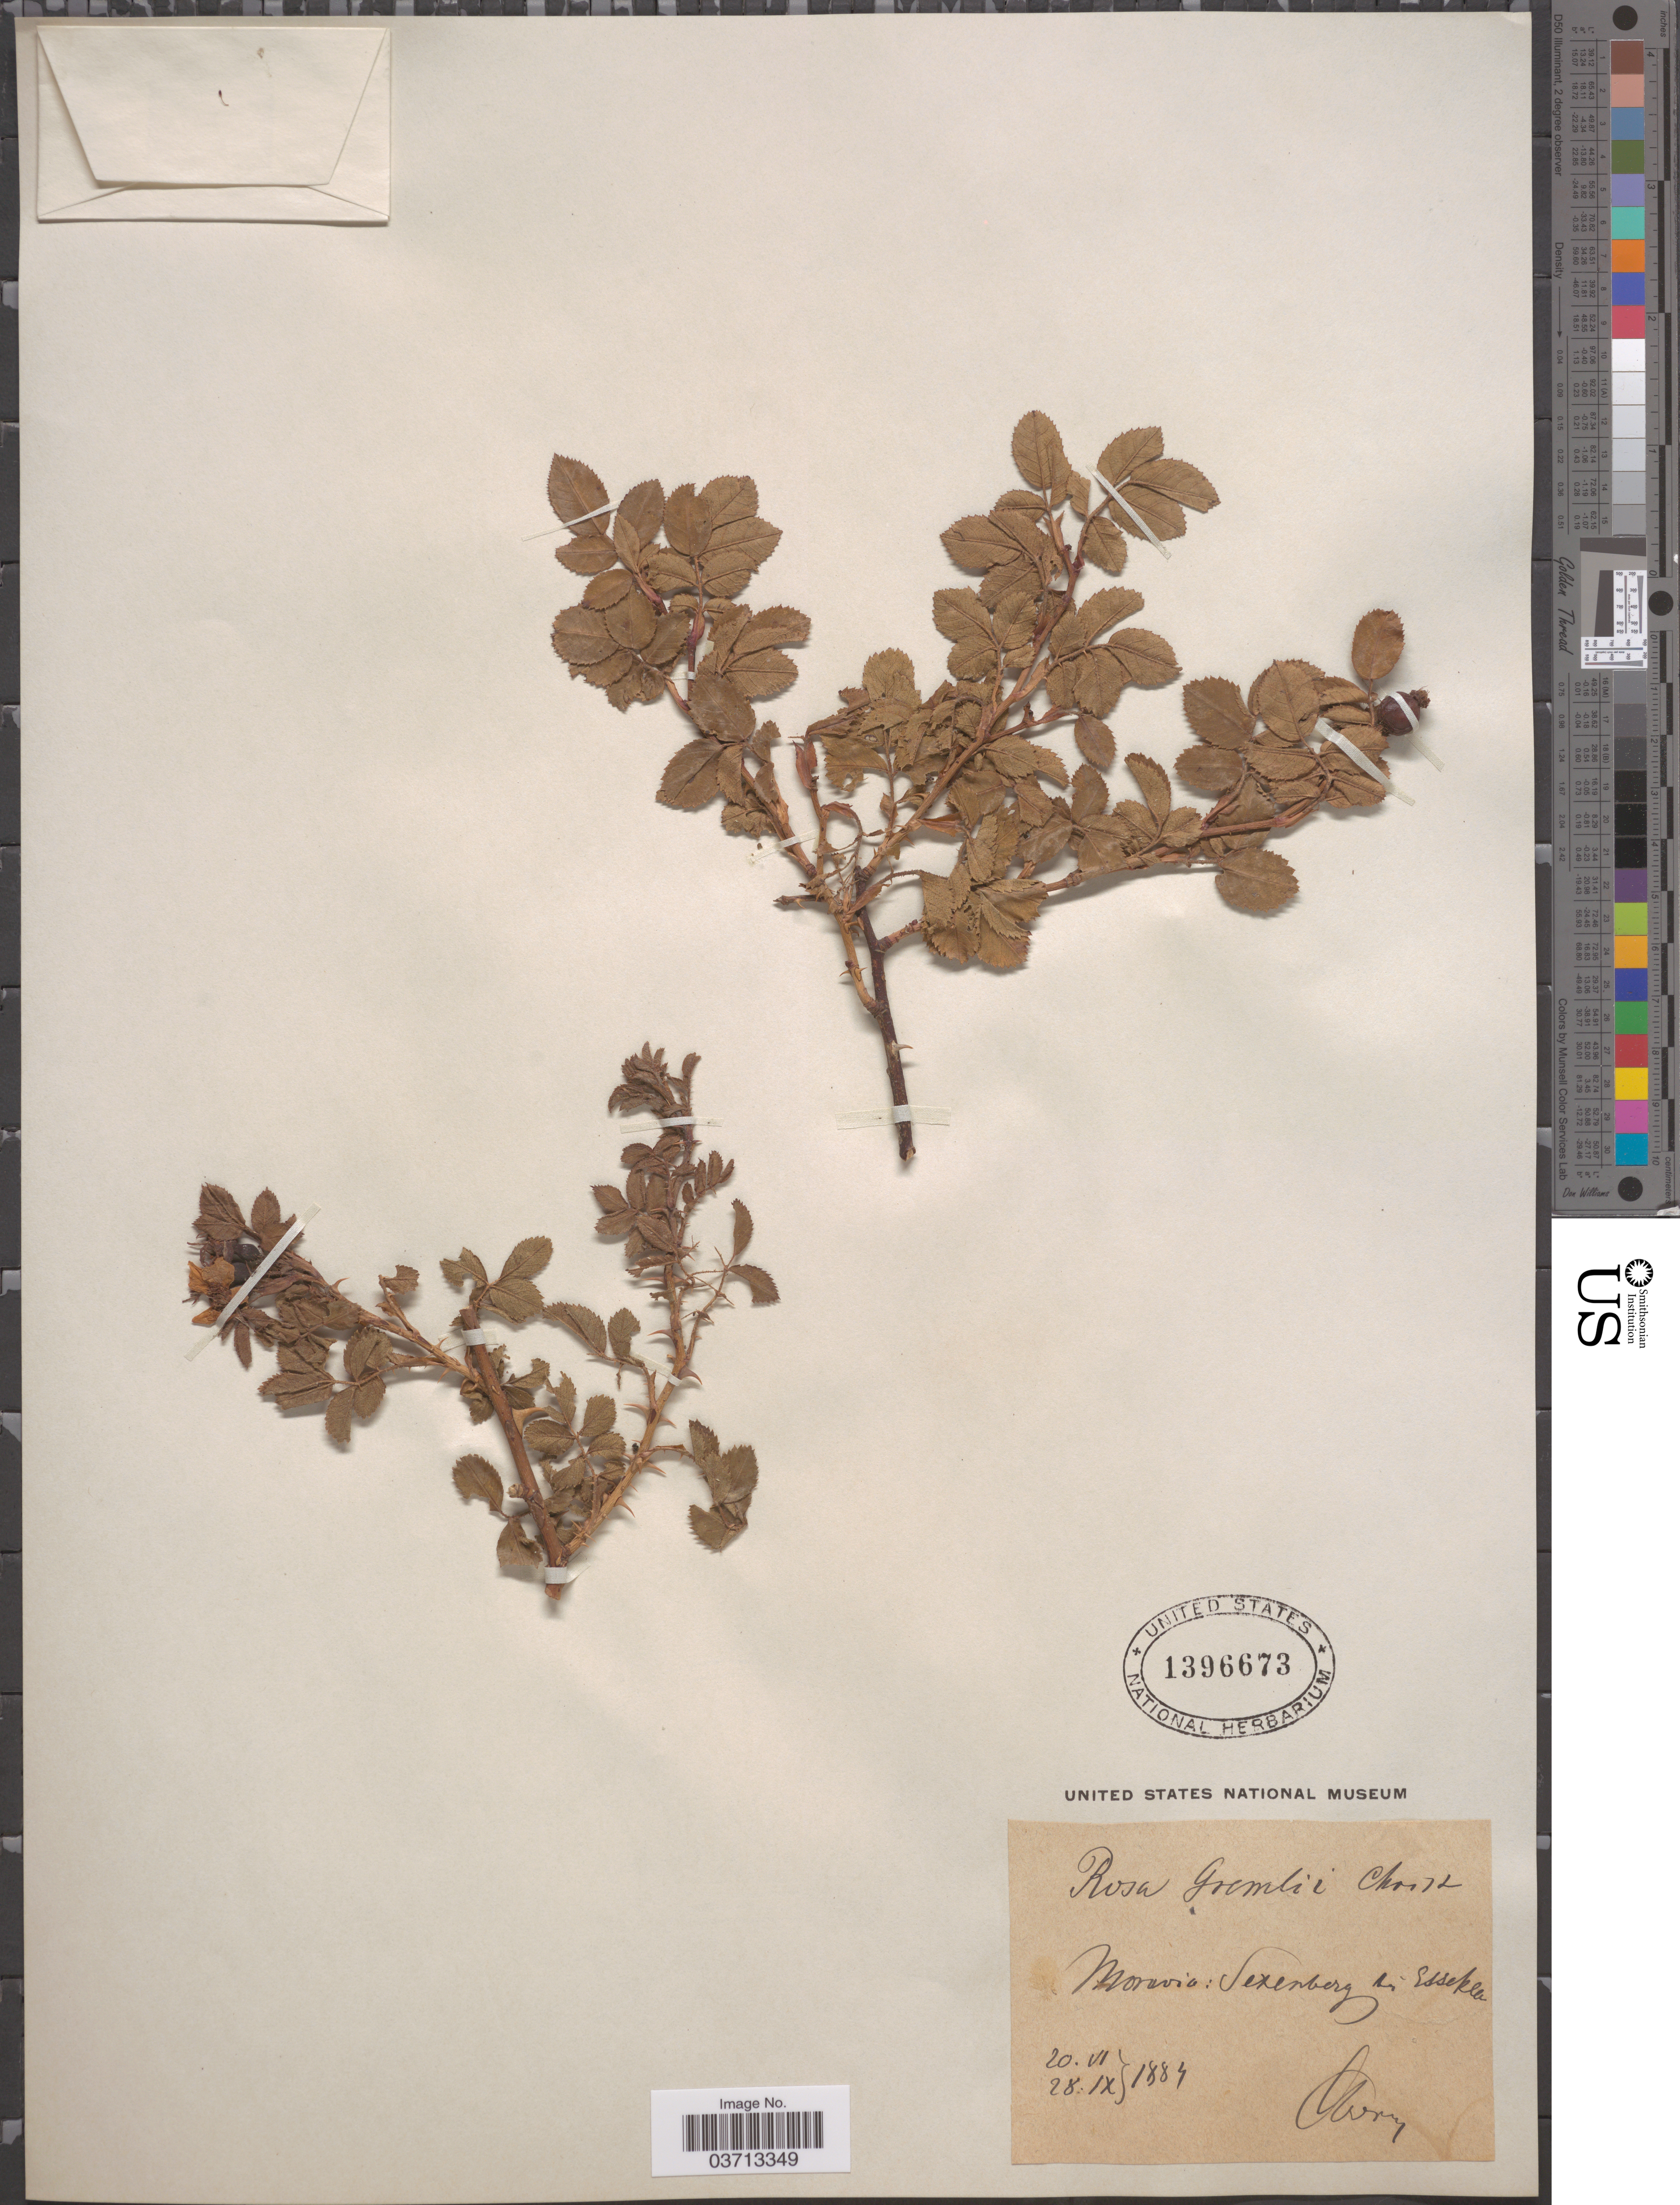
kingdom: Plantae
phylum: Tracheophyta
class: Magnoliopsida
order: Rosales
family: Rosaceae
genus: Rosa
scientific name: Rosa gremlii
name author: Christ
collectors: Oborny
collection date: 1884-06-20/1884-09-28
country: Czechia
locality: Moravia: Sexenberg di Essekla. [interpreted]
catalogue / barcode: US 1396673